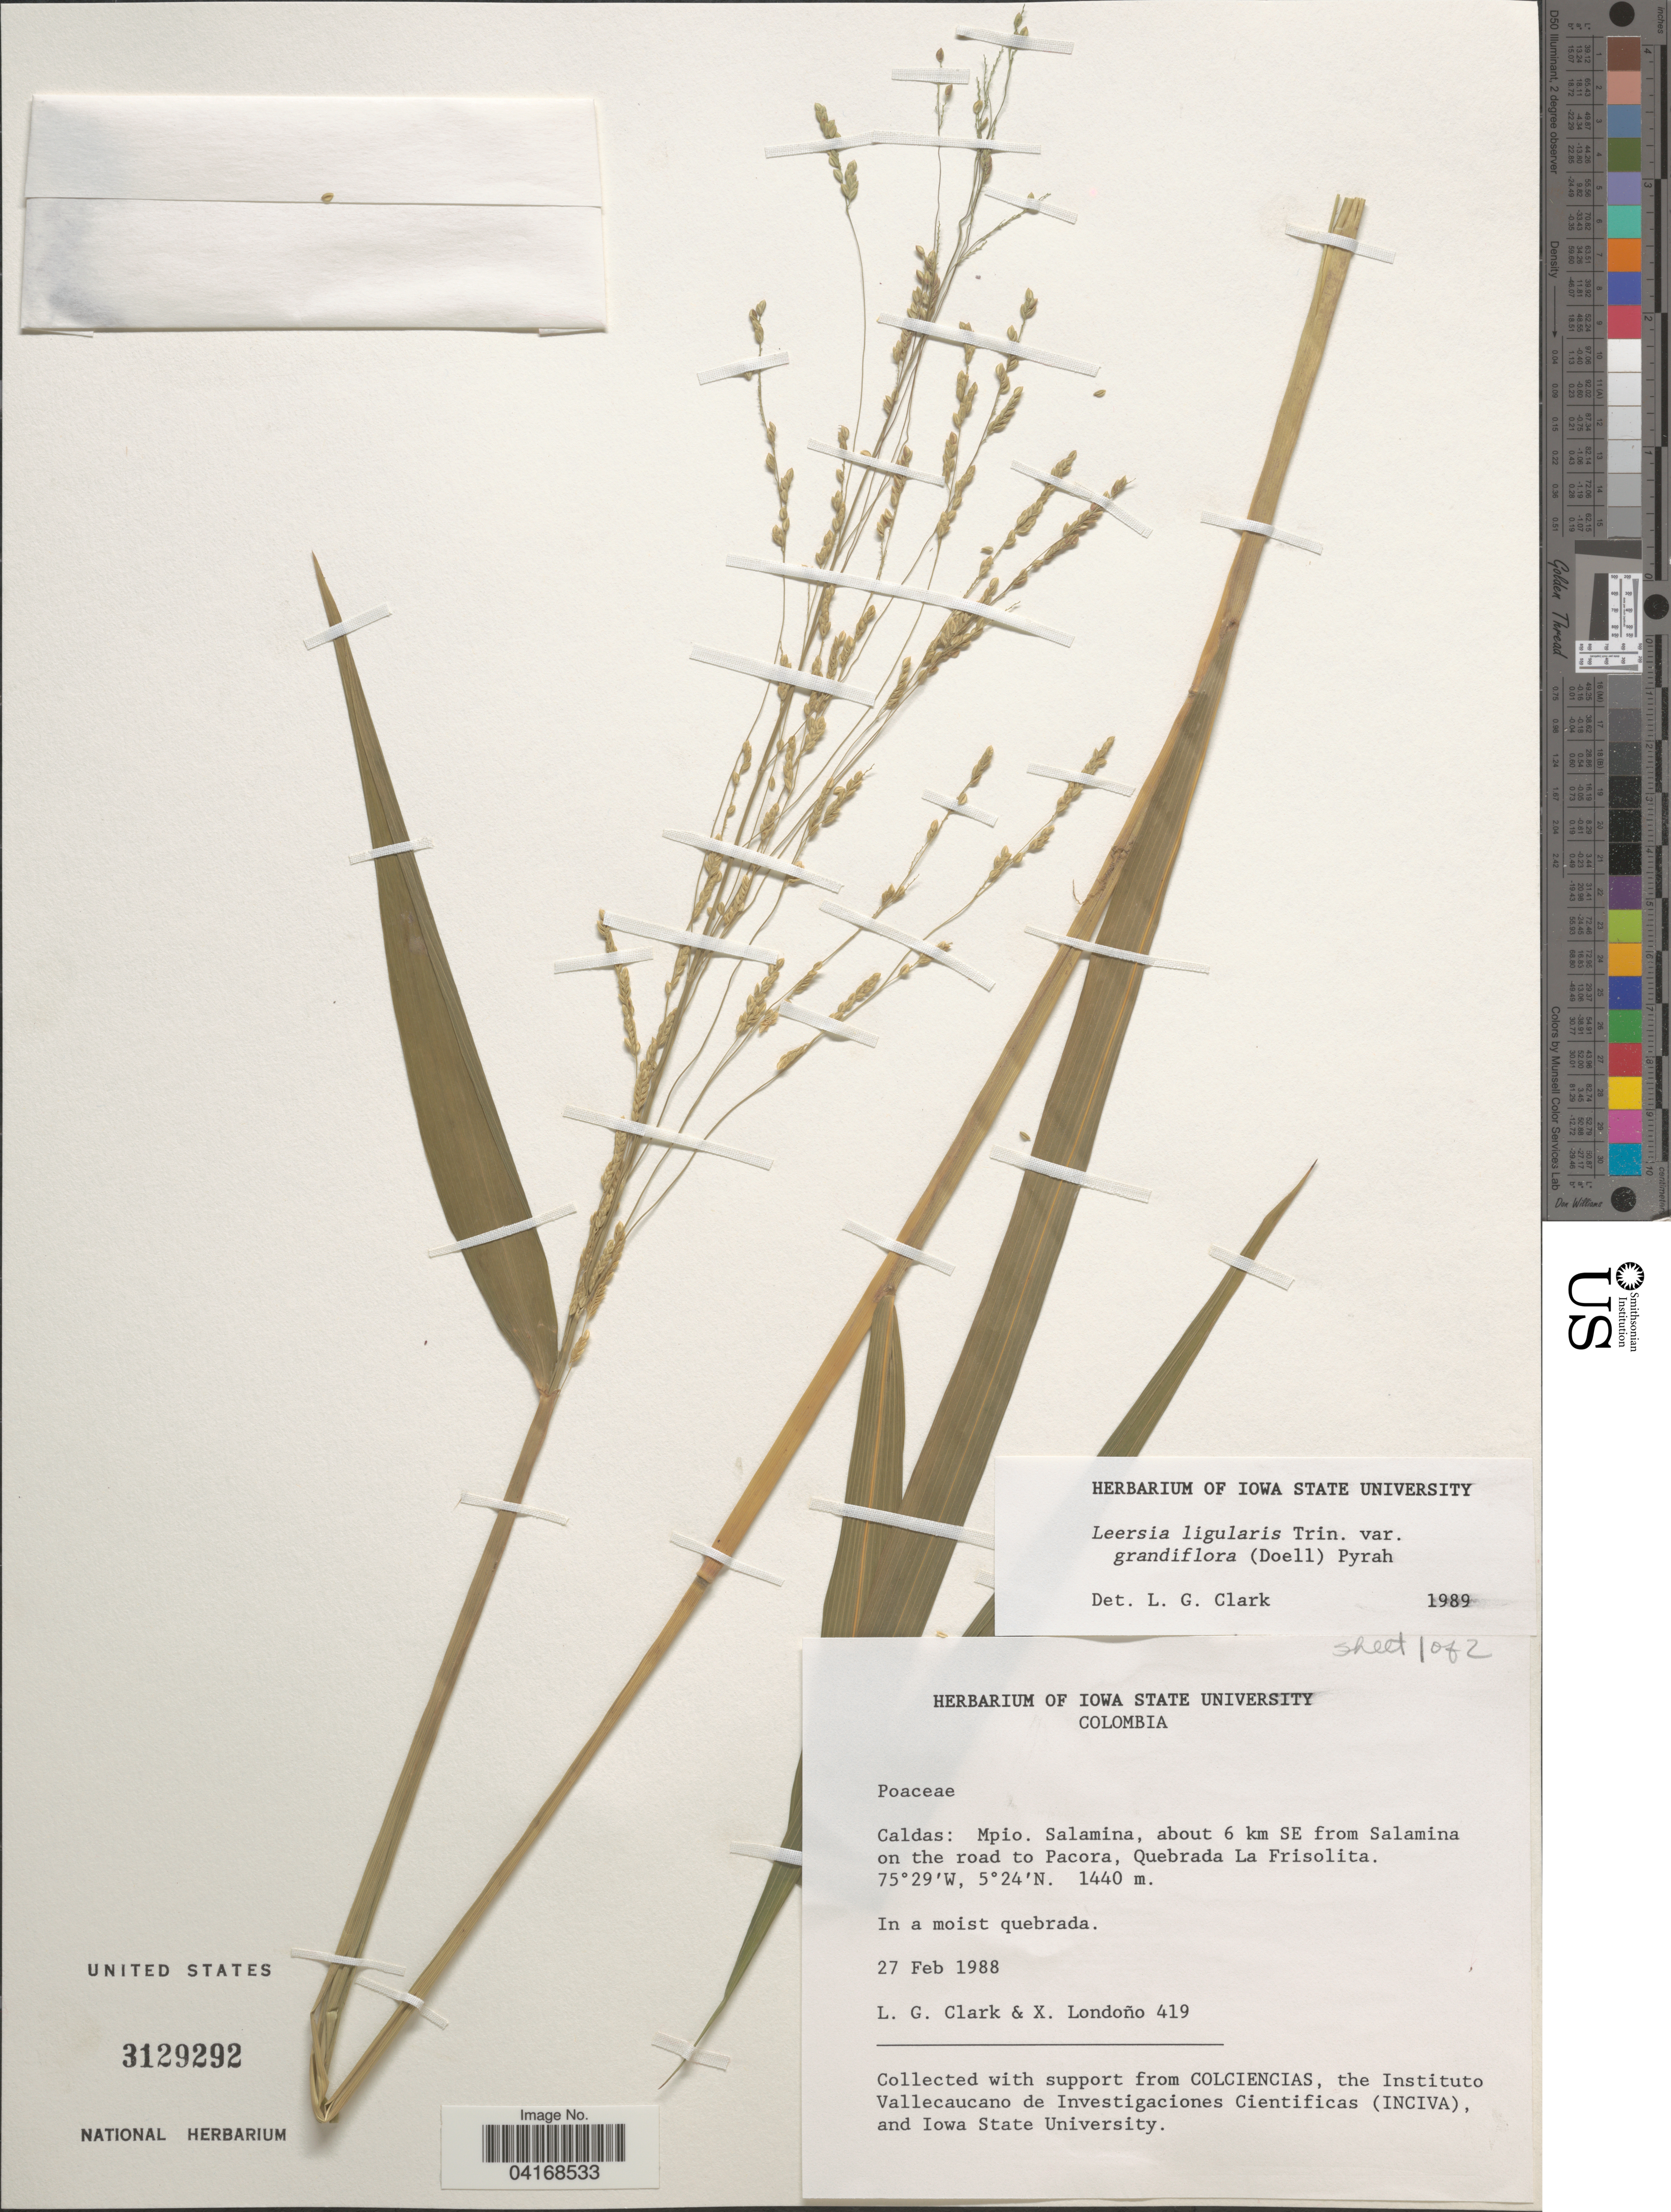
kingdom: Plantae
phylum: Tracheophyta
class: Liliopsida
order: Poales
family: Poaceae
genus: Leersia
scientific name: Leersia ligularis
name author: Trin.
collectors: L. G. Clark & X. Londoño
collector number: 419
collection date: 1988-02-27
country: Colombia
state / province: Caldas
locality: Mpio. Salamina, about 6 km SE from Salamina on the road to Pacora, Quebrada La Frisolita.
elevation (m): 1440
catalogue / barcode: US 3129292